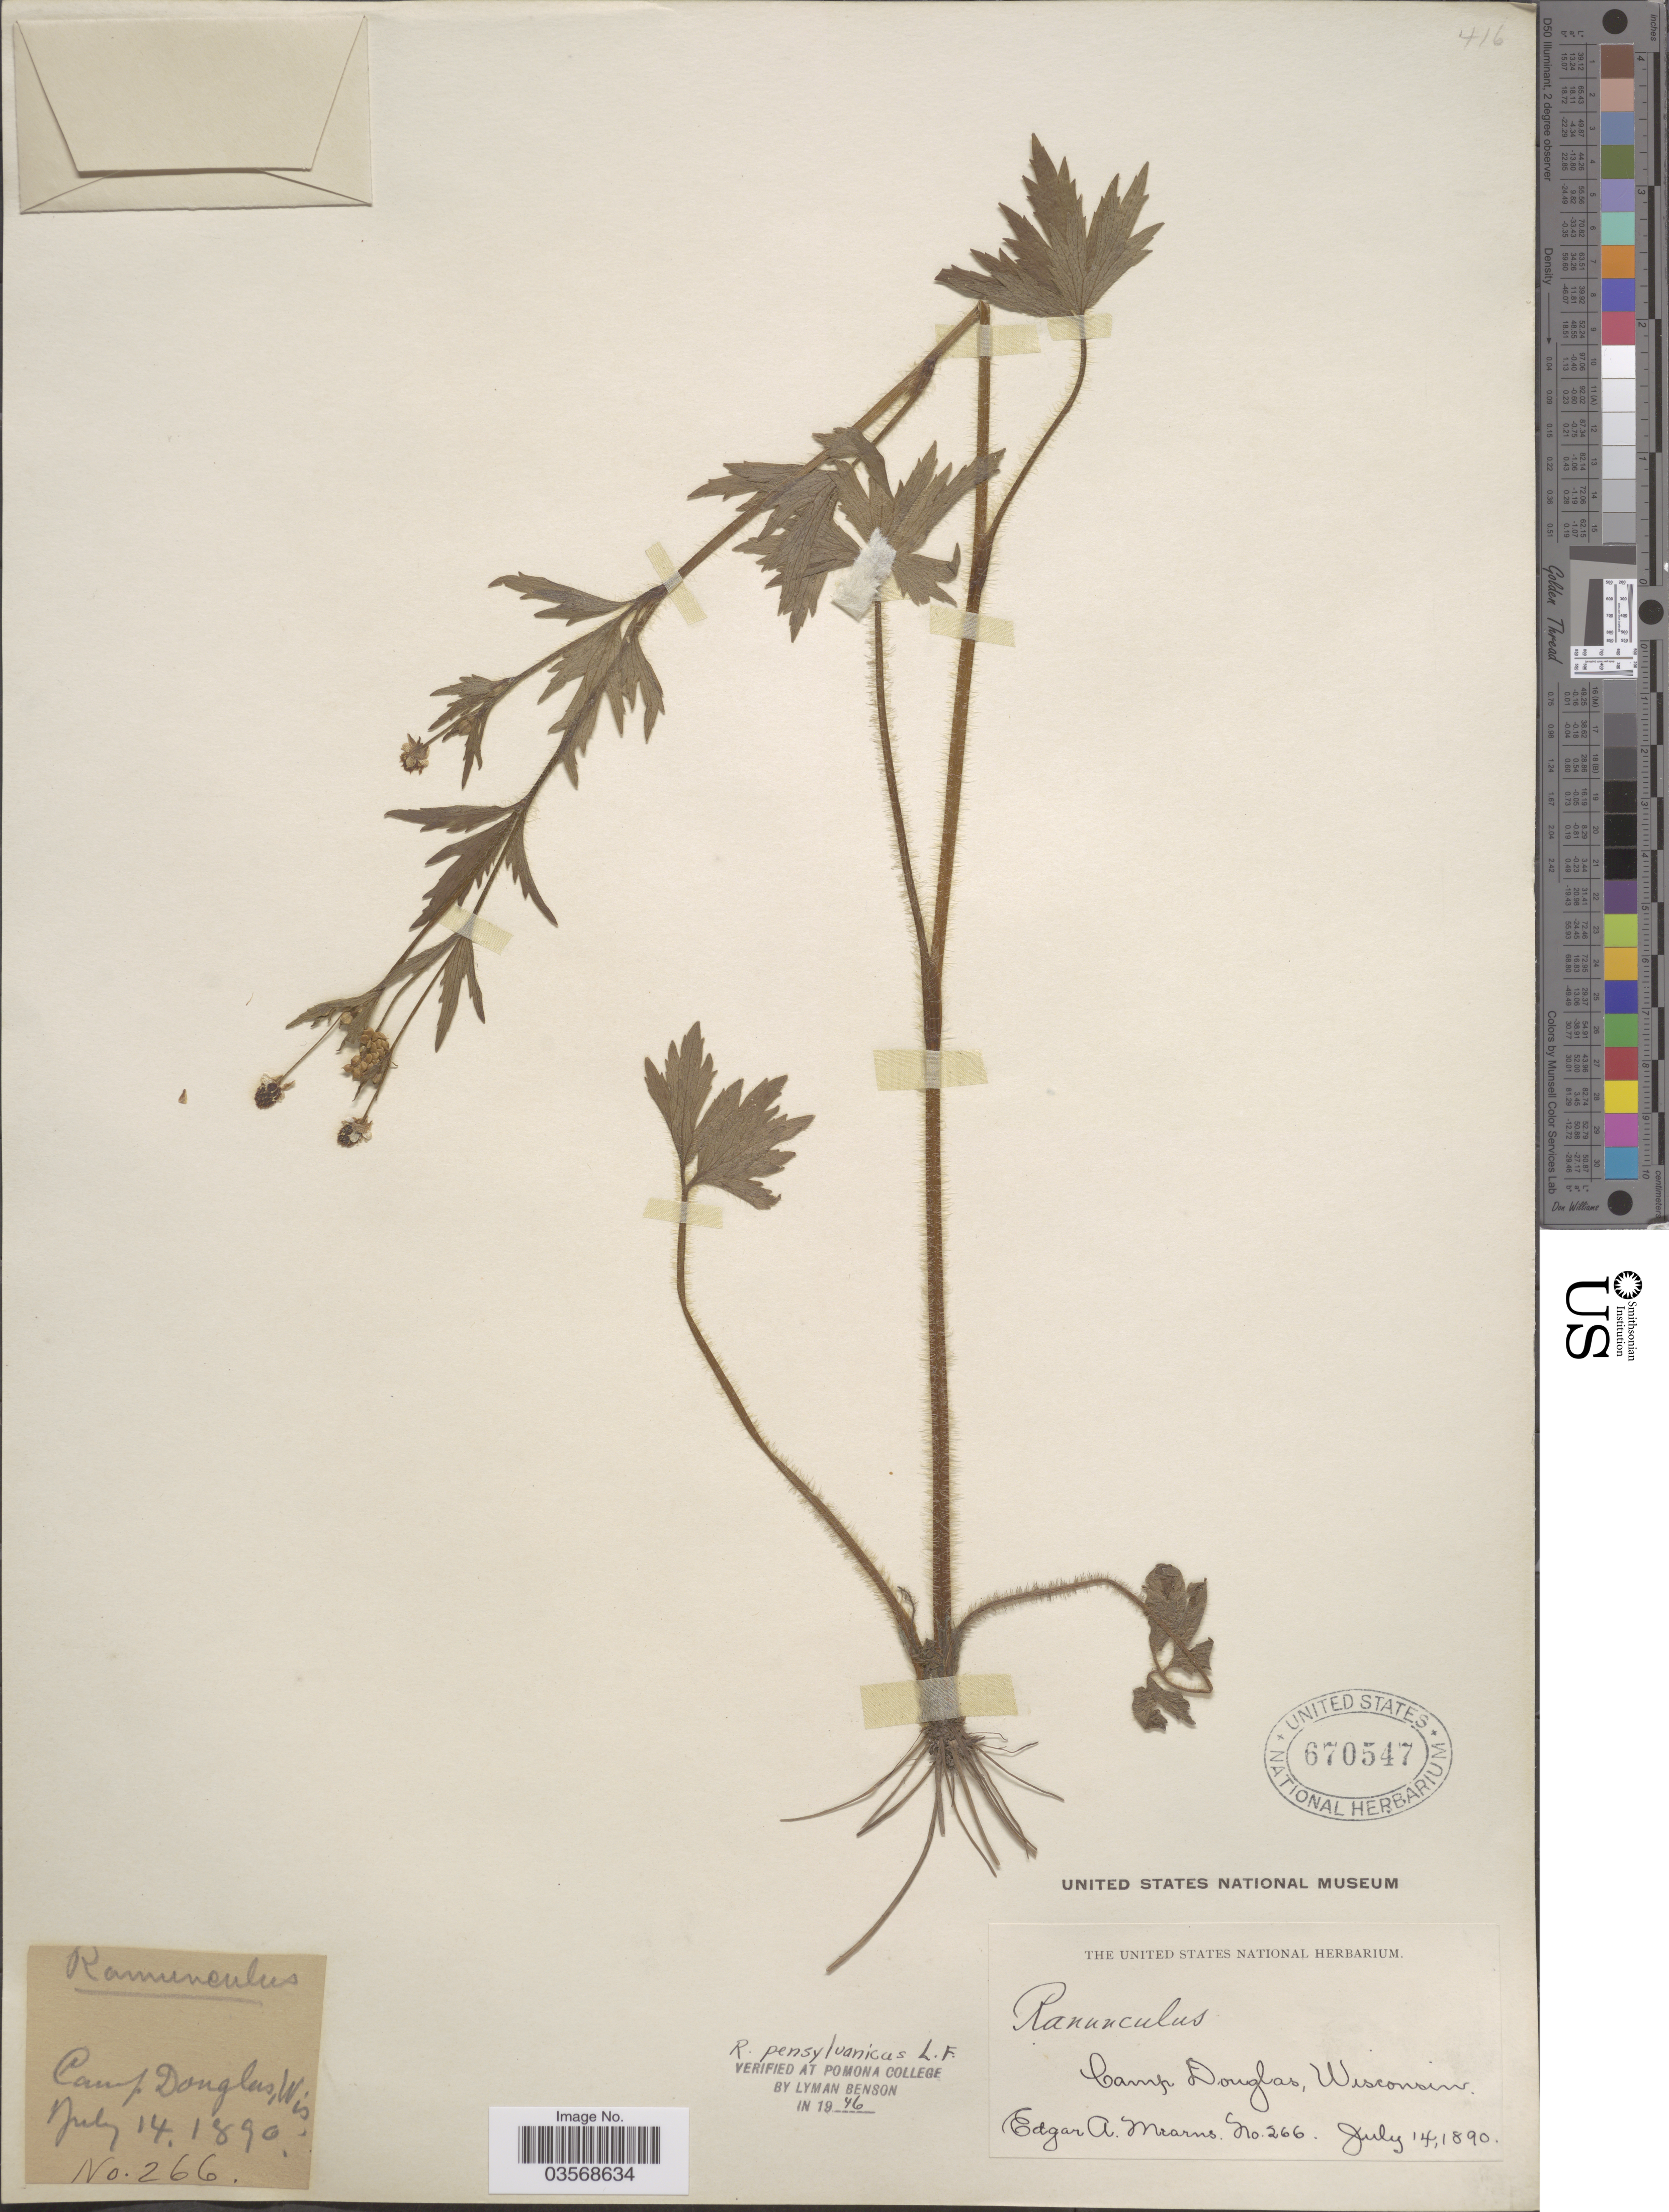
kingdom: Plantae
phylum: Tracheophyta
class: Magnoliopsida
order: Ranunculales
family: Ranunculaceae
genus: Ranunculus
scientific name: Ranunculus pensylvanicus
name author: L. f.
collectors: E. A. Mearns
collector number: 266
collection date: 1890-07-14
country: United States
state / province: Wisconsin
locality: Camp Douglas.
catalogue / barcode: US 670547